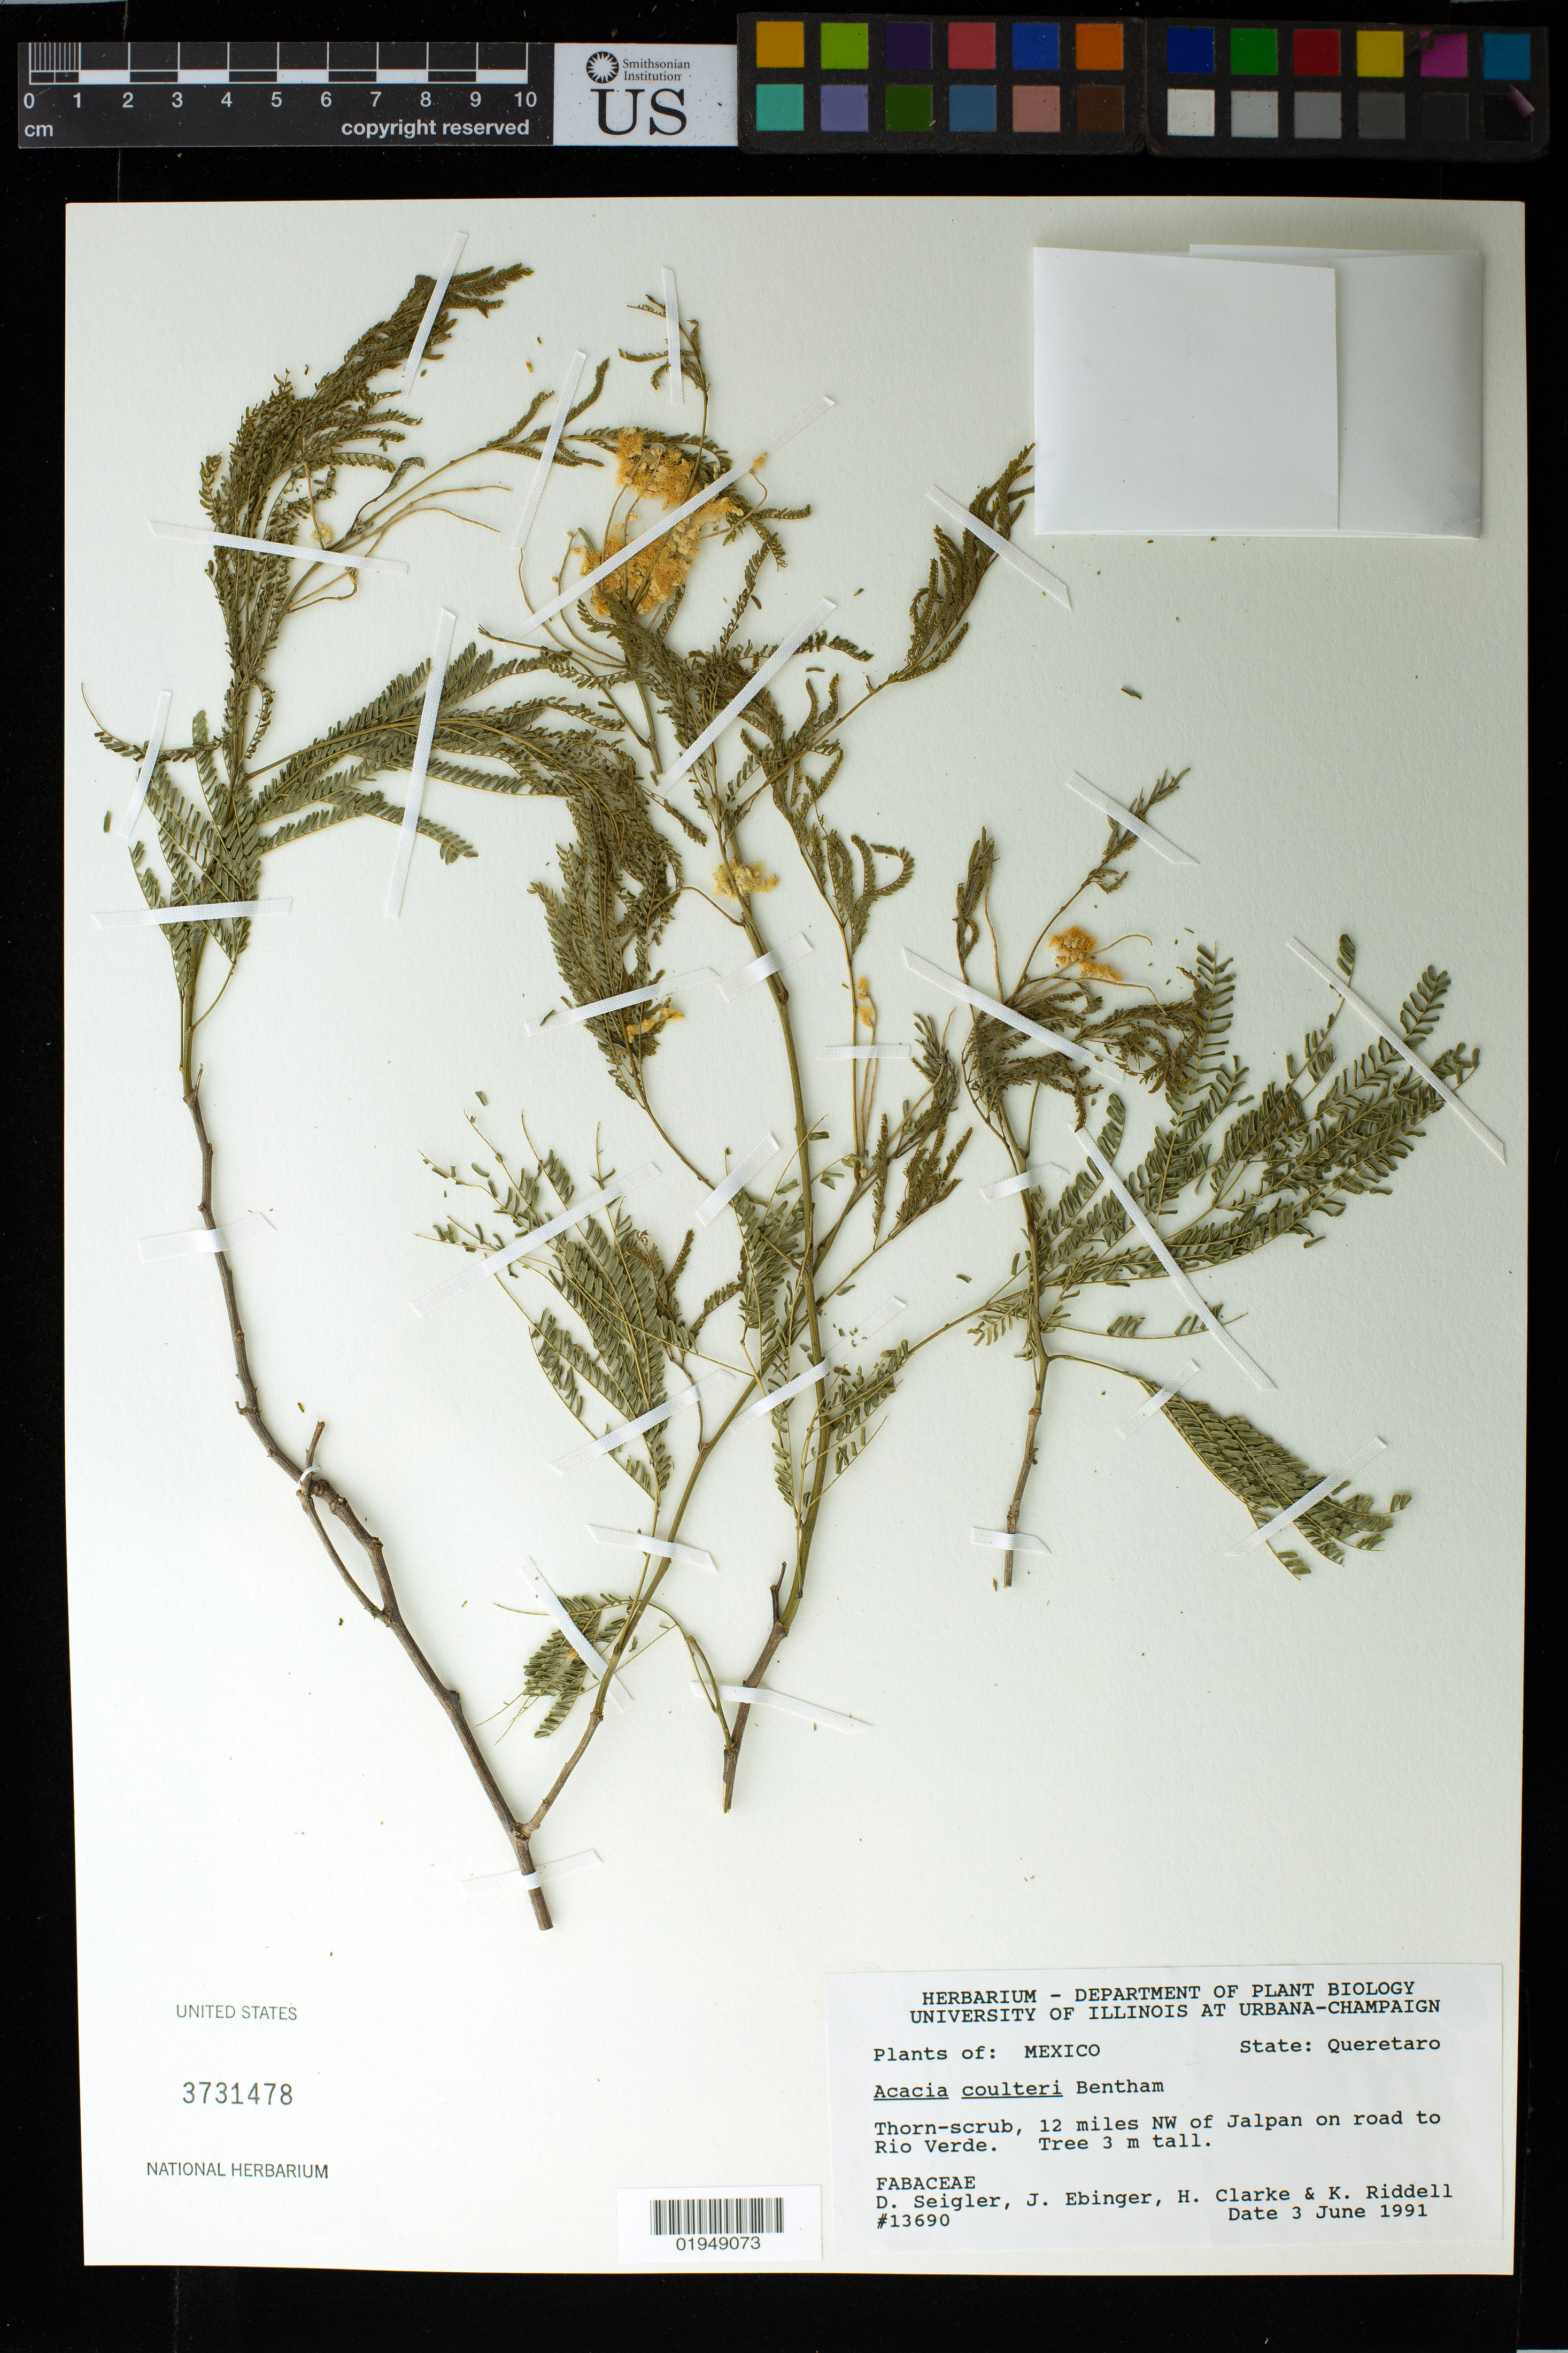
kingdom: Plantae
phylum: Tracheophyta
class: Magnoliopsida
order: Fabales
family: Fabaceae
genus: Mariosousa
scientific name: Mariosousa coulteri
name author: (Benth.) Seigler & Ebinger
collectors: D. Seigler, J. Ebinger, K. Clarke & Riddell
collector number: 13690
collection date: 1991-06-03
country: Mexico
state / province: Querétaro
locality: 12 miles NW of Jalpan on road to Rio Verde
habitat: Thorn-scrub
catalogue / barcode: US 3731478